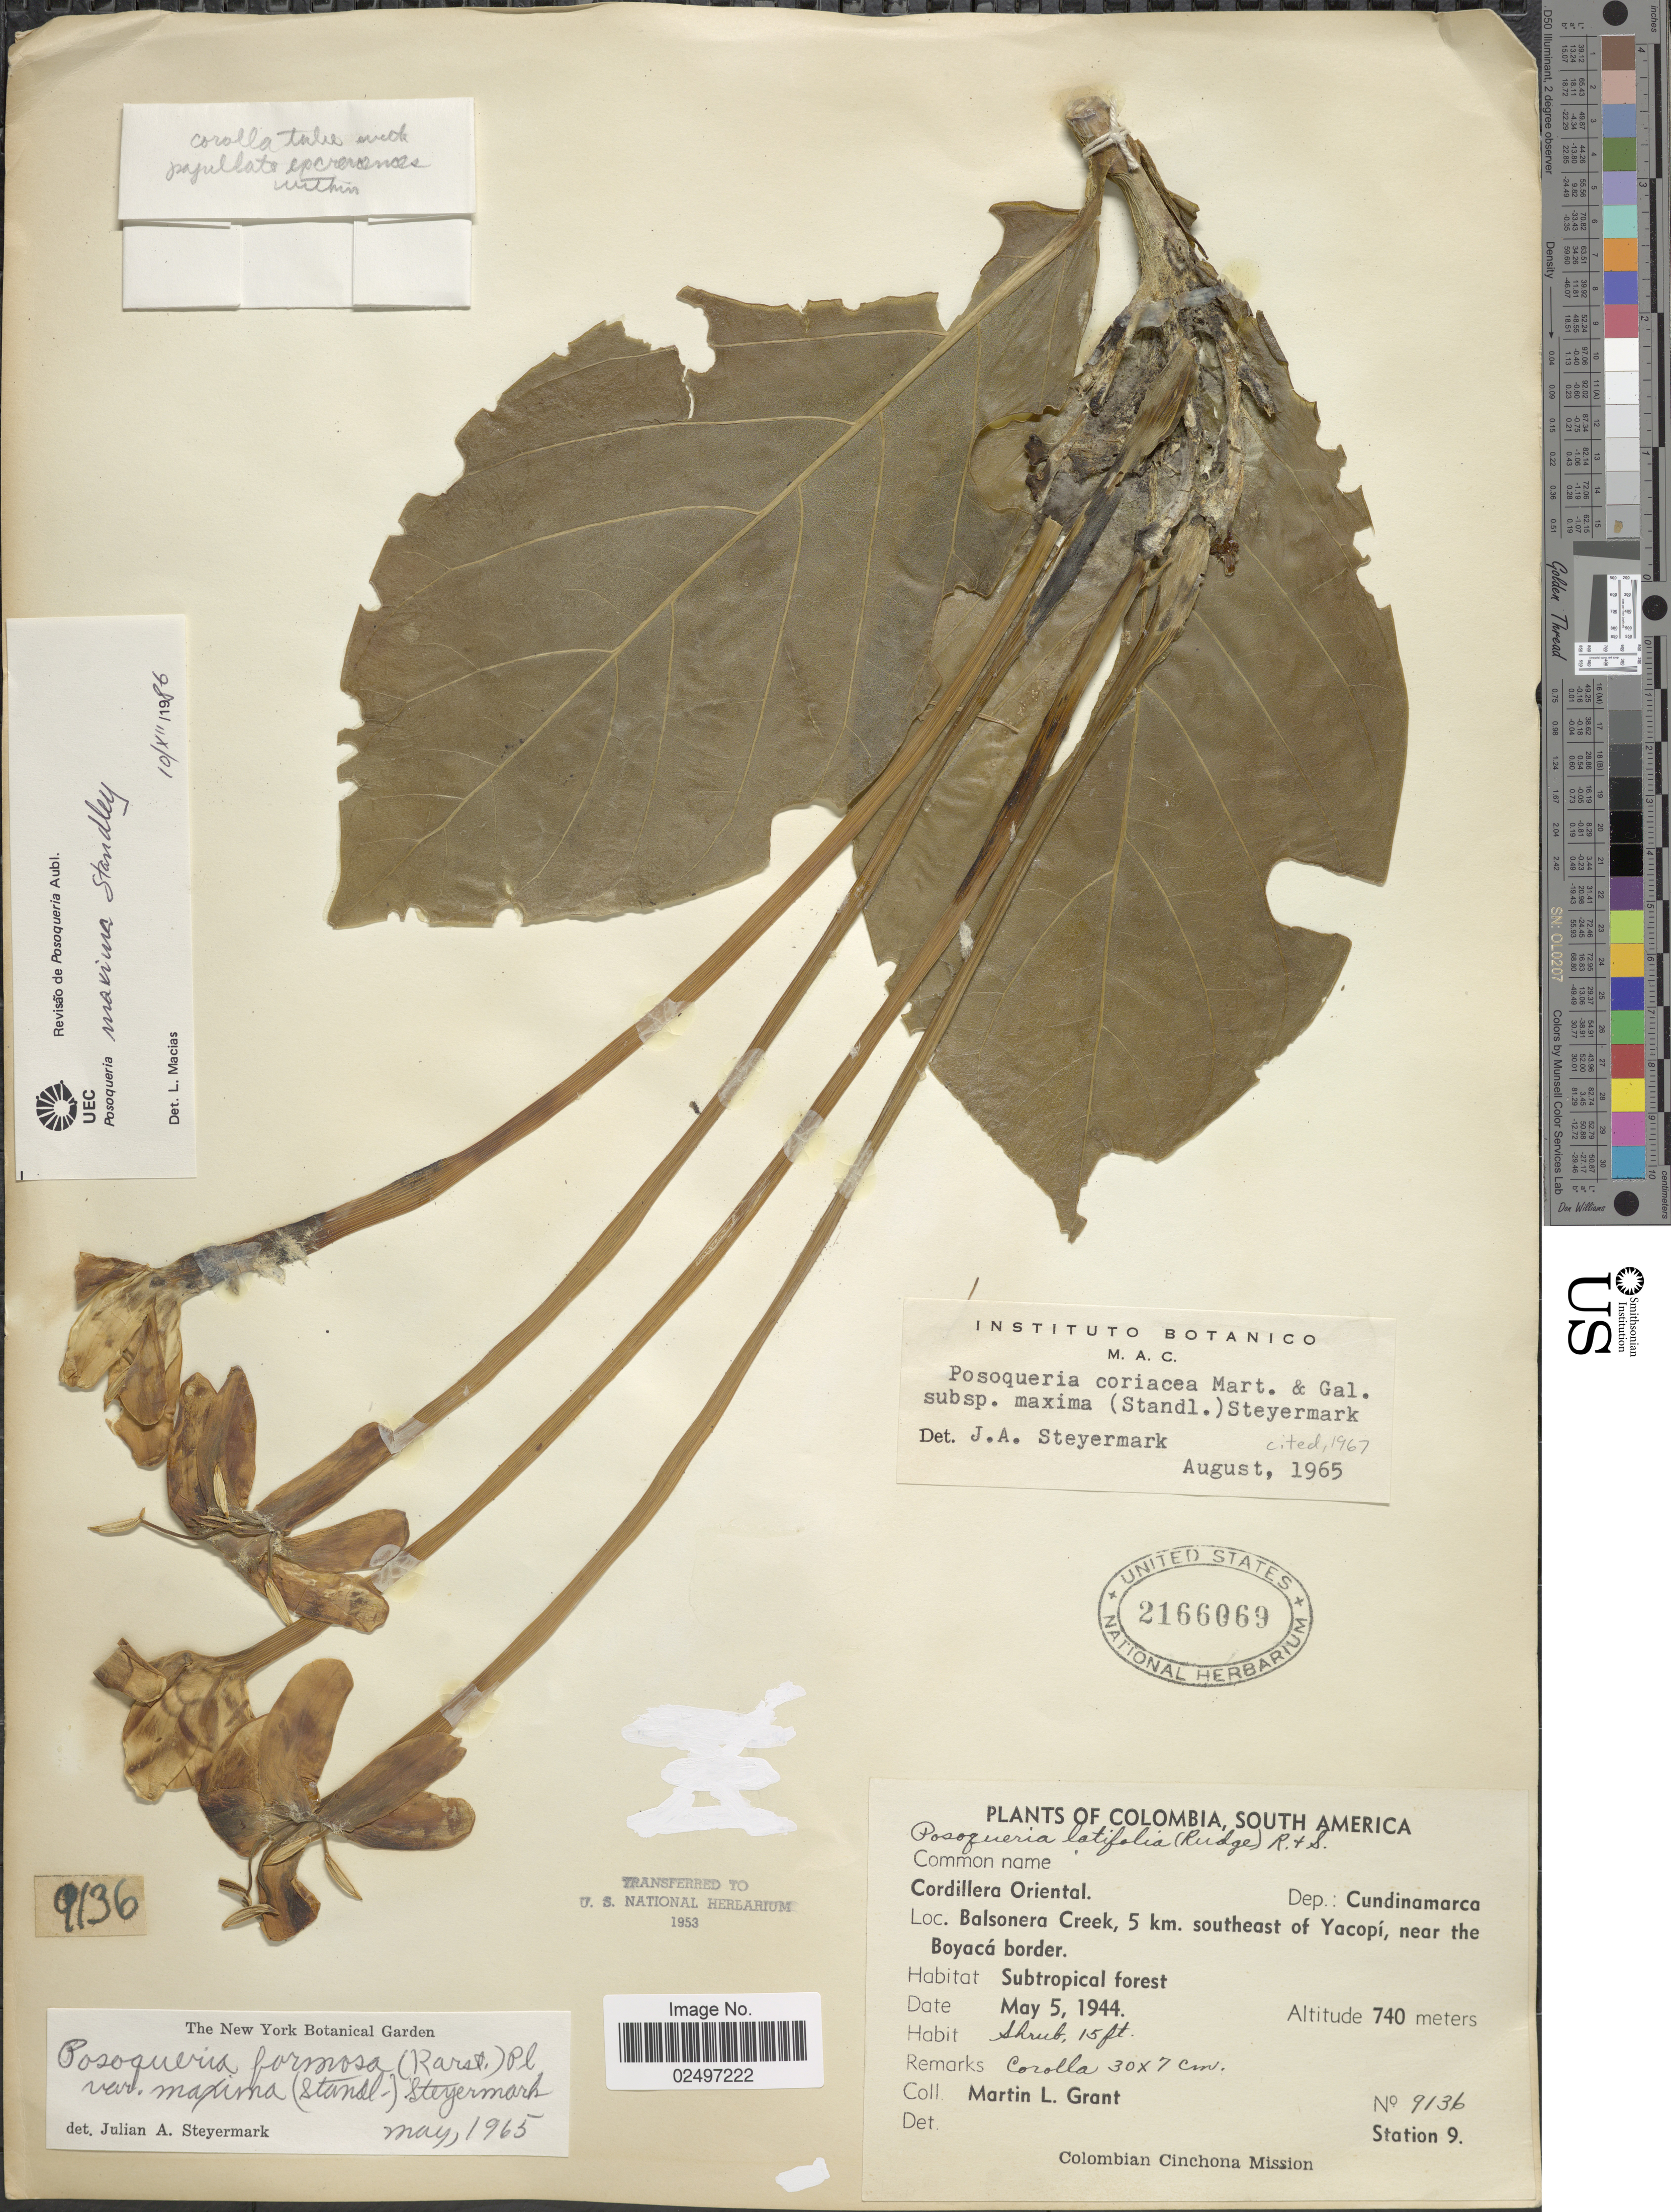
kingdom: Plantae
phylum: Tracheophyta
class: Magnoliopsida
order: Gentianales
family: Rubiaceae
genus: Posoqueria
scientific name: Posoqueria maxima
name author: Standl.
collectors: M. L. Grant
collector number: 9136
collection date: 1944-05-05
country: Colombia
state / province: Cundinamarca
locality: Cordillera Oriental, Balsonera Creek, 5 km. southeast of Yacopi, near the Boyaca border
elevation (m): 740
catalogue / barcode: US 2166069